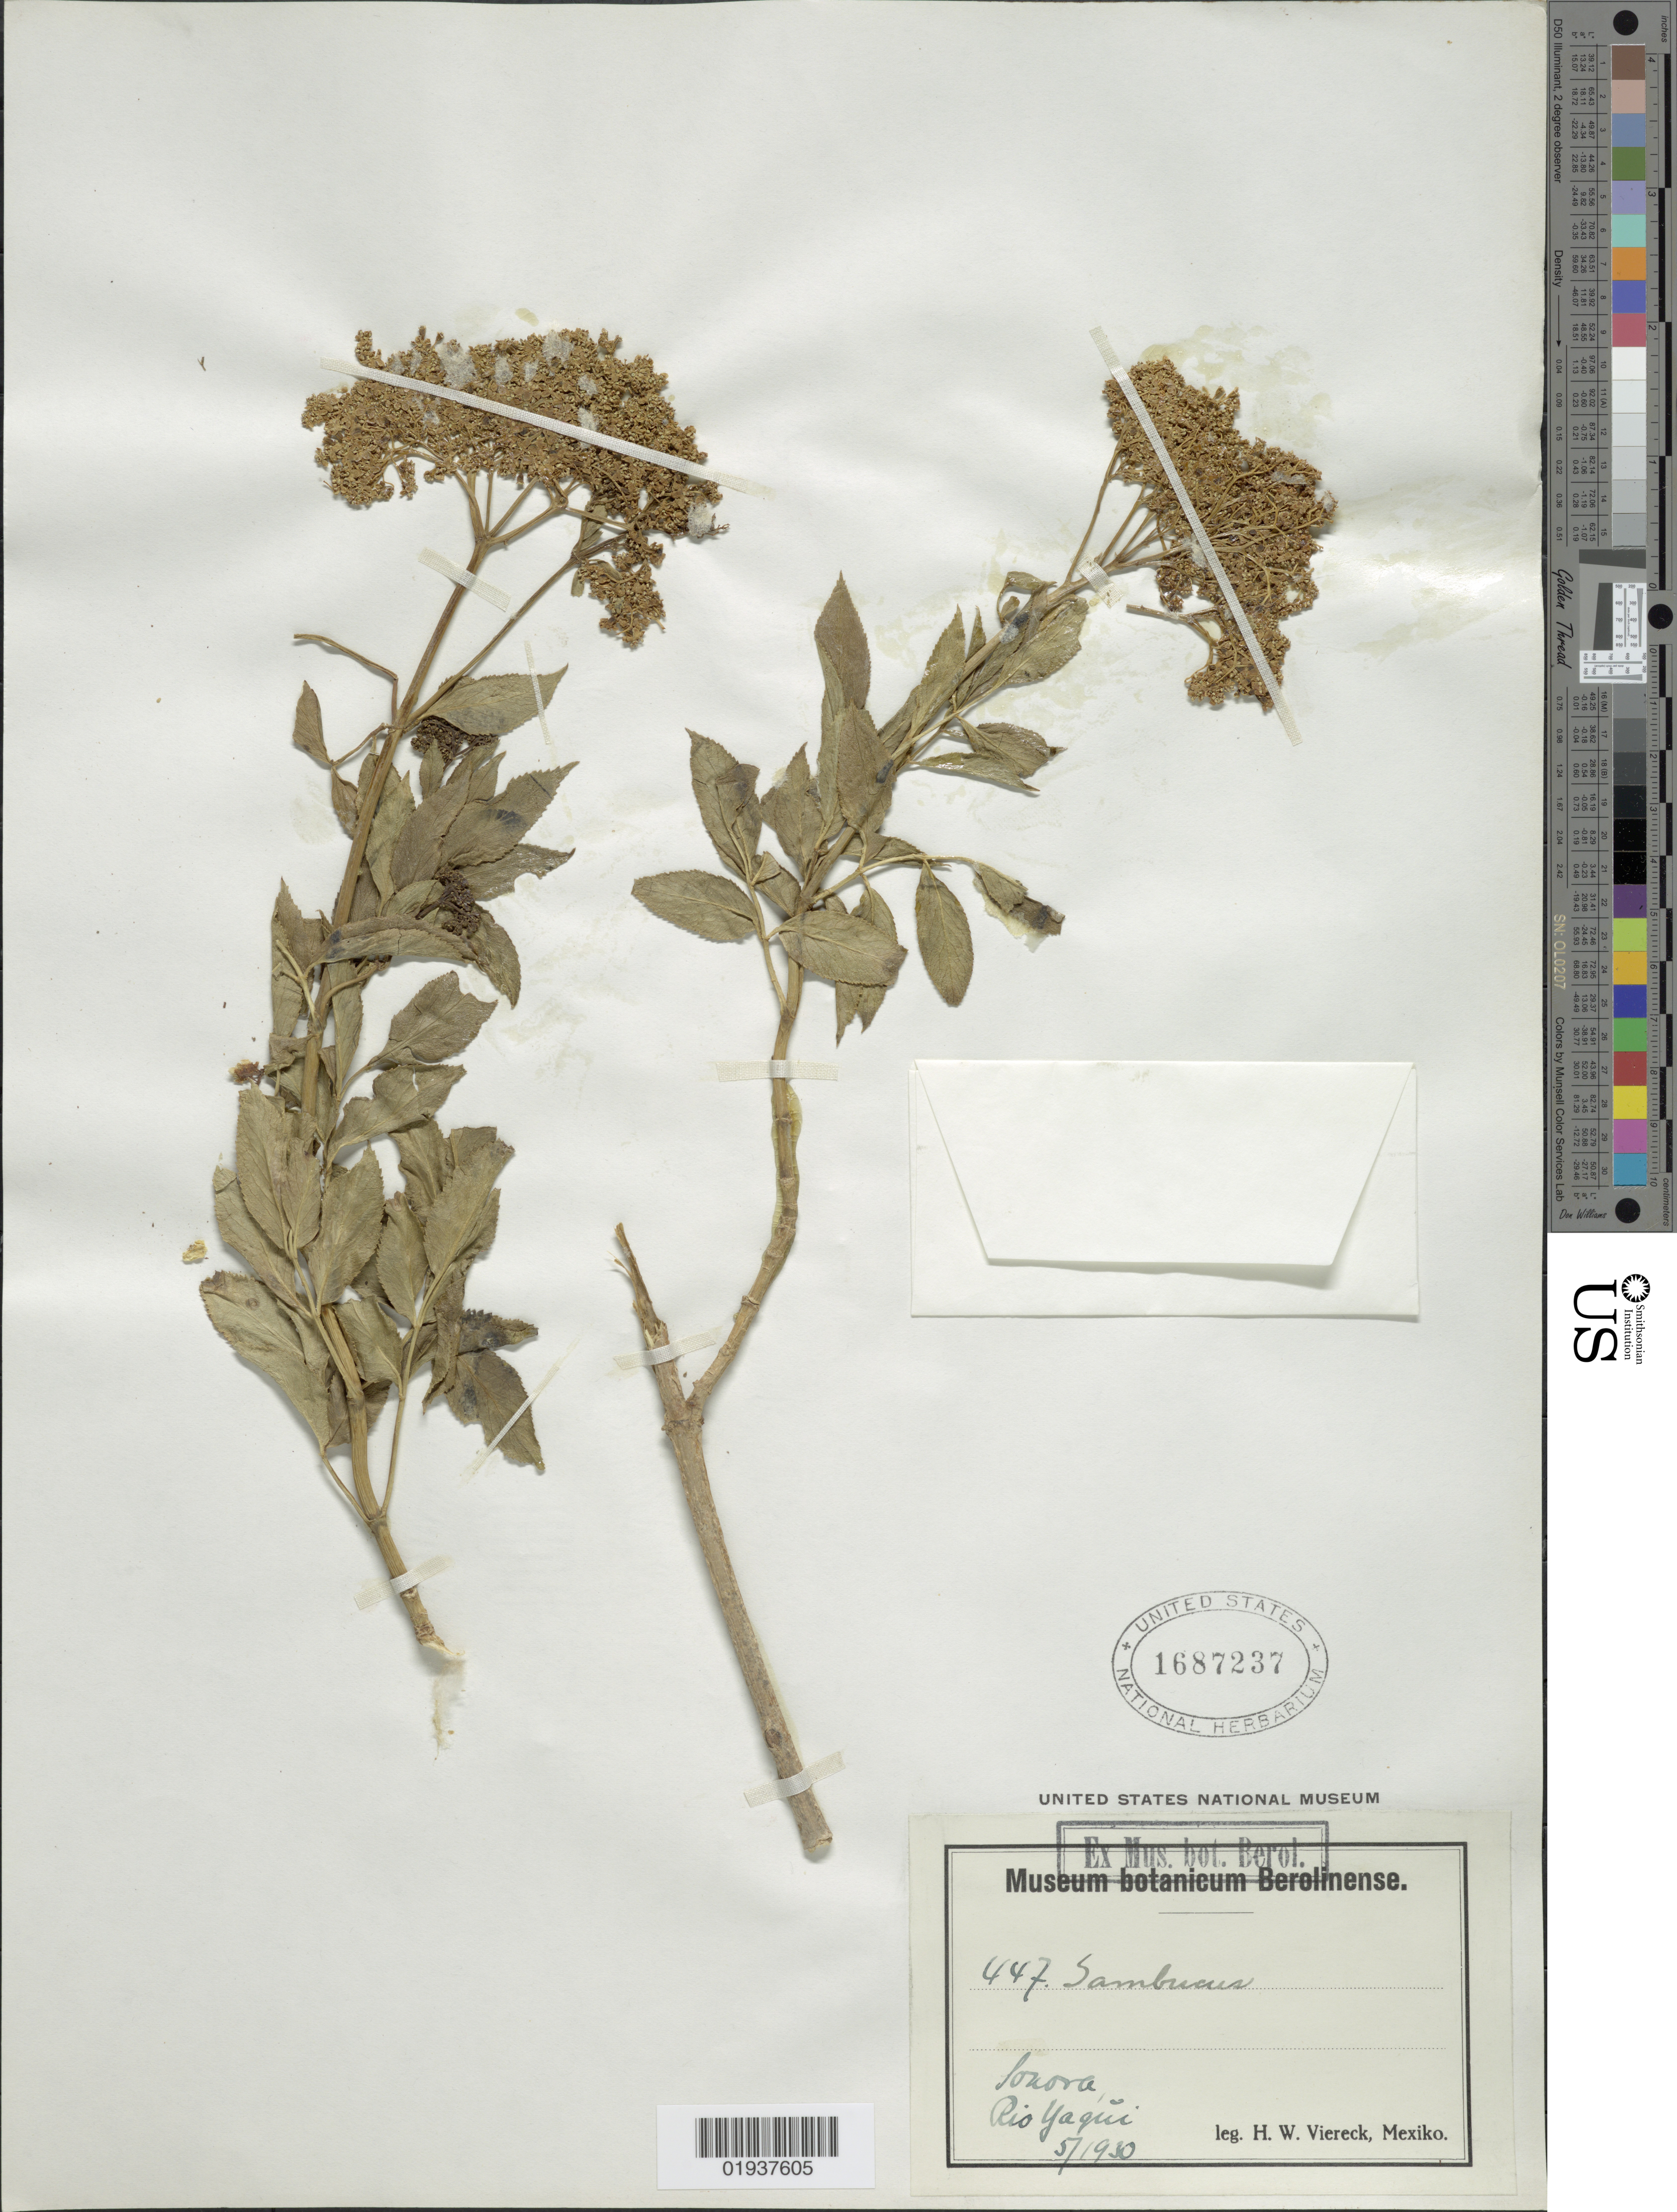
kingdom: Plantae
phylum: Tracheophyta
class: Magnoliopsida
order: Dipsacales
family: Viburnaceae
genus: Sambucus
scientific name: Sambucus sp.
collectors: H. W. Viereck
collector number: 447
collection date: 1930-05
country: Mexico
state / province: Sonora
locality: Rio Yaqui.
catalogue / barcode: US 1687237